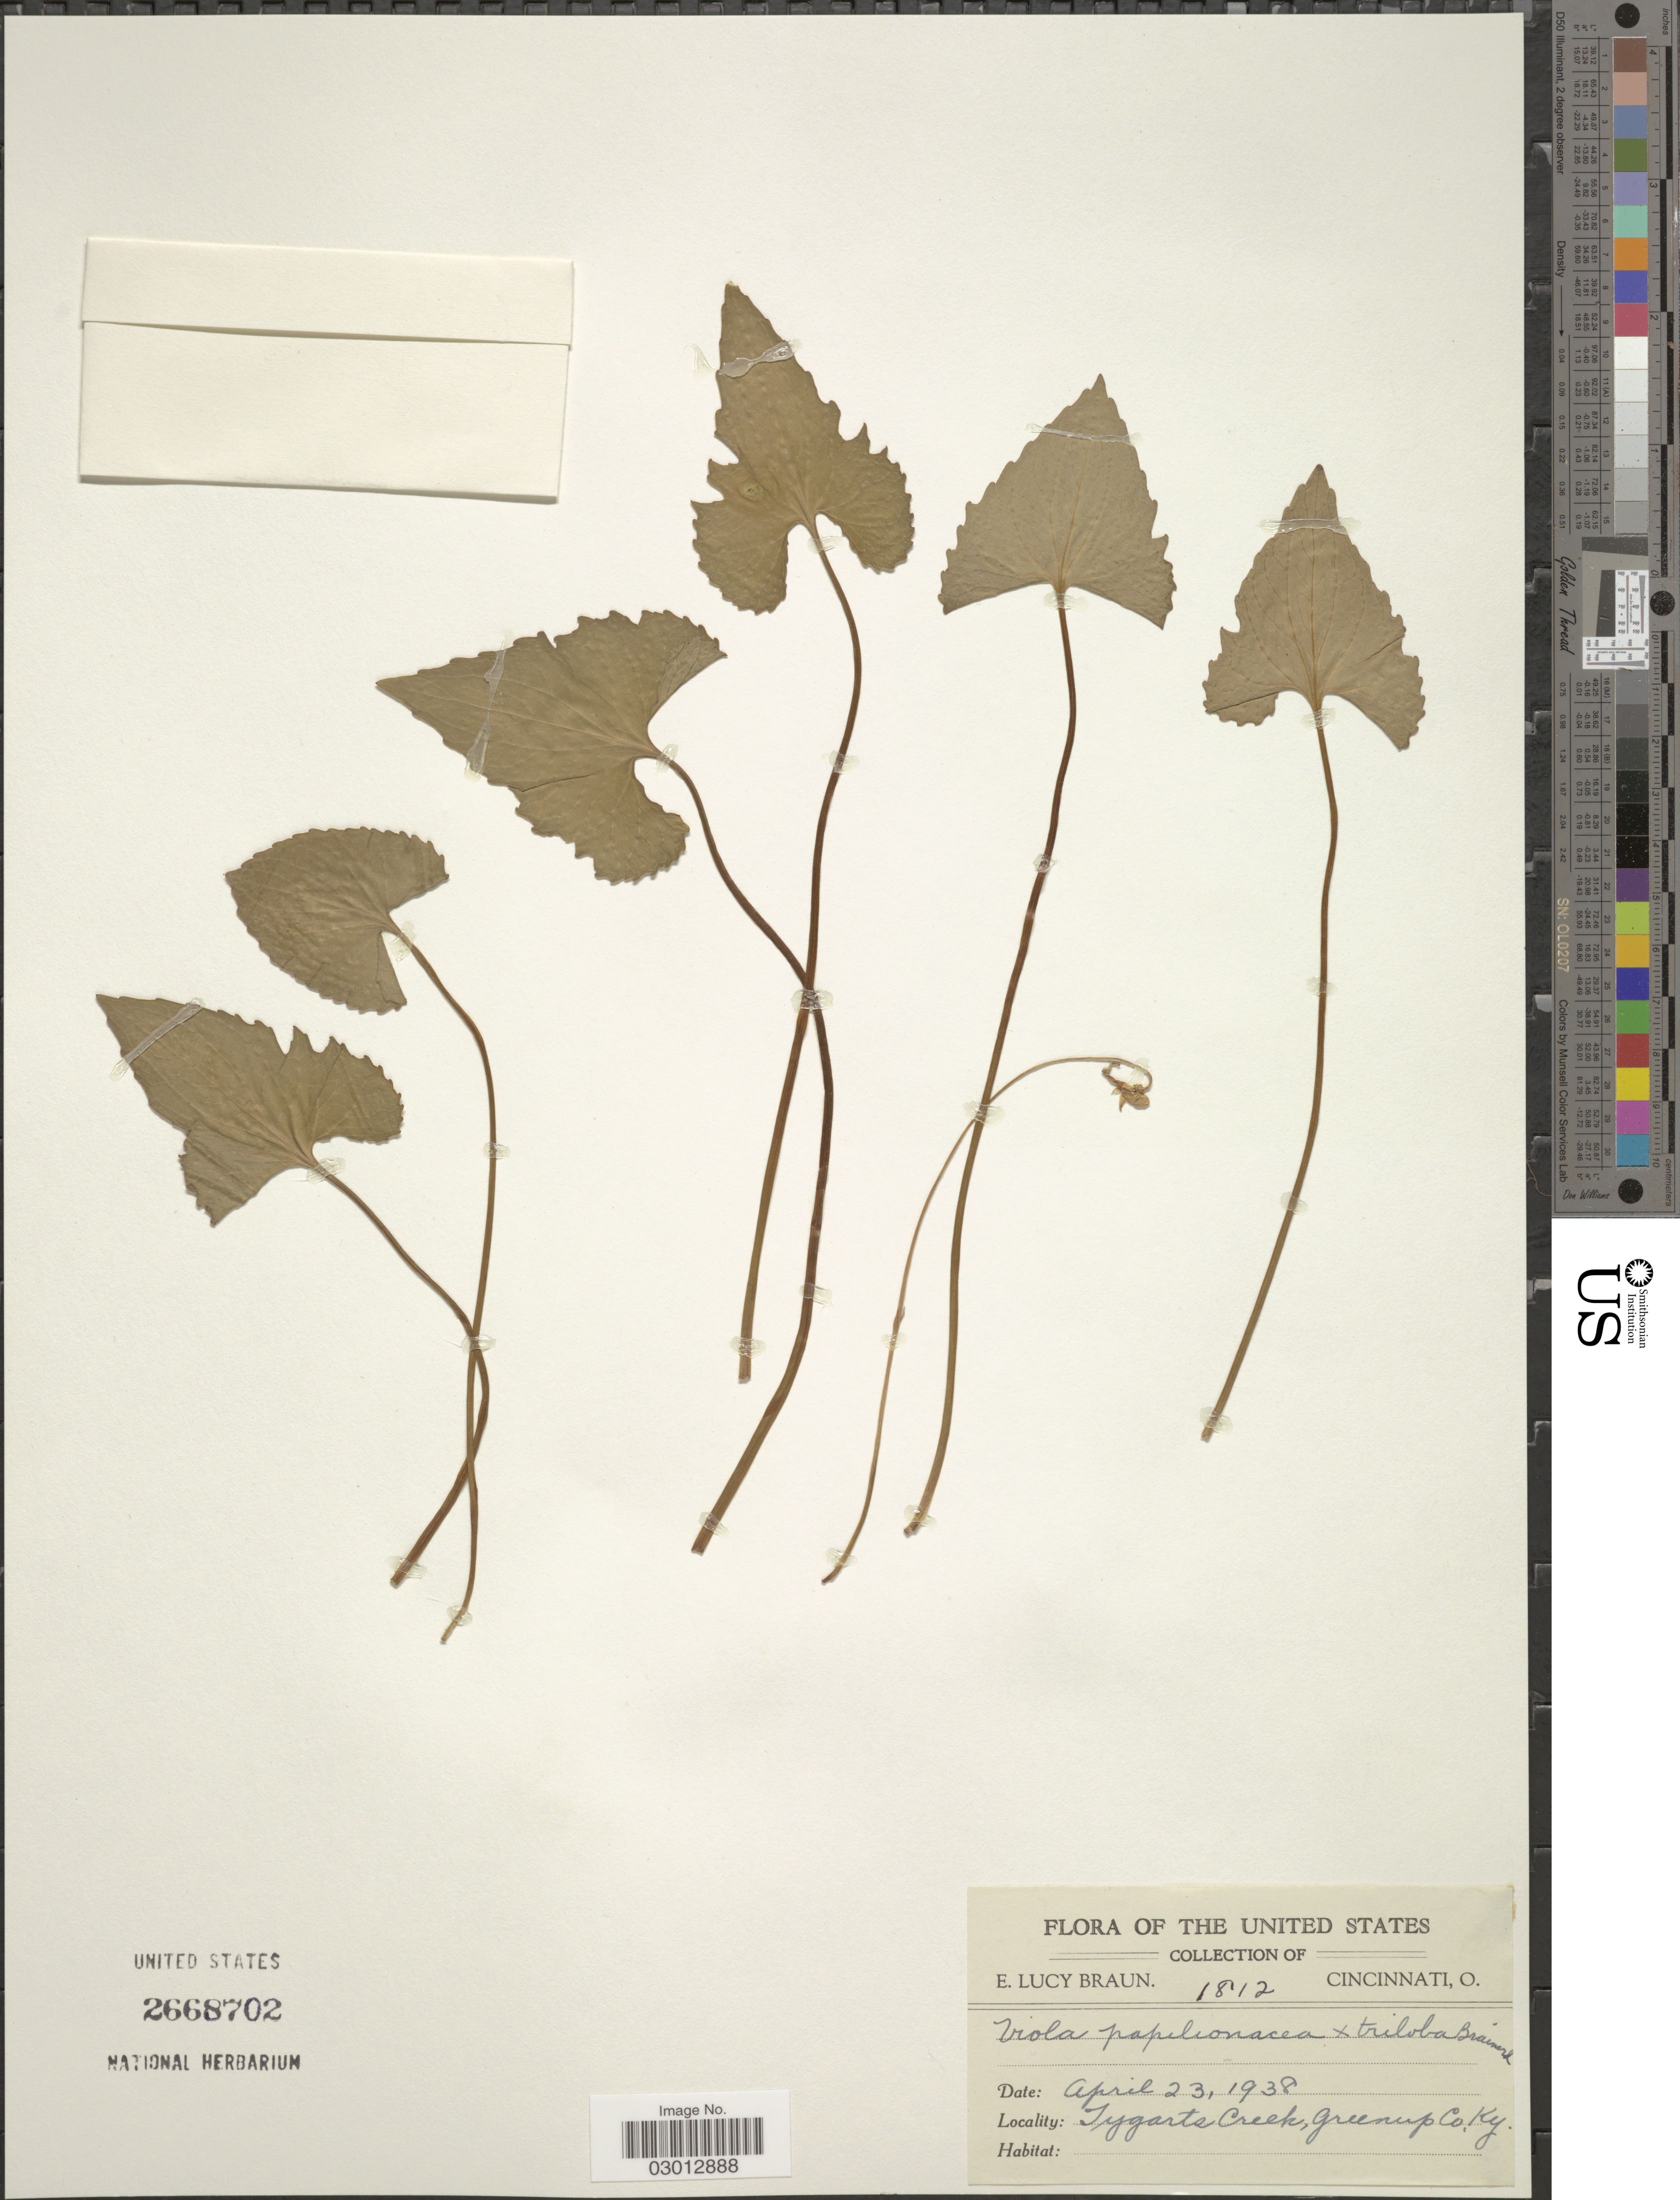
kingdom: Plantae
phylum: Tracheophyta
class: Magnoliopsida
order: Malpighiales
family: Violaceae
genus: Viola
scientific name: Viola papilionacea x V. triloba Schwein.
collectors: E. L. Braun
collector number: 1812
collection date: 1938-04-23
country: United States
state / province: Kentucky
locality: Tygarts Creek, Greenup Co. Ky.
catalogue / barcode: US 2668702